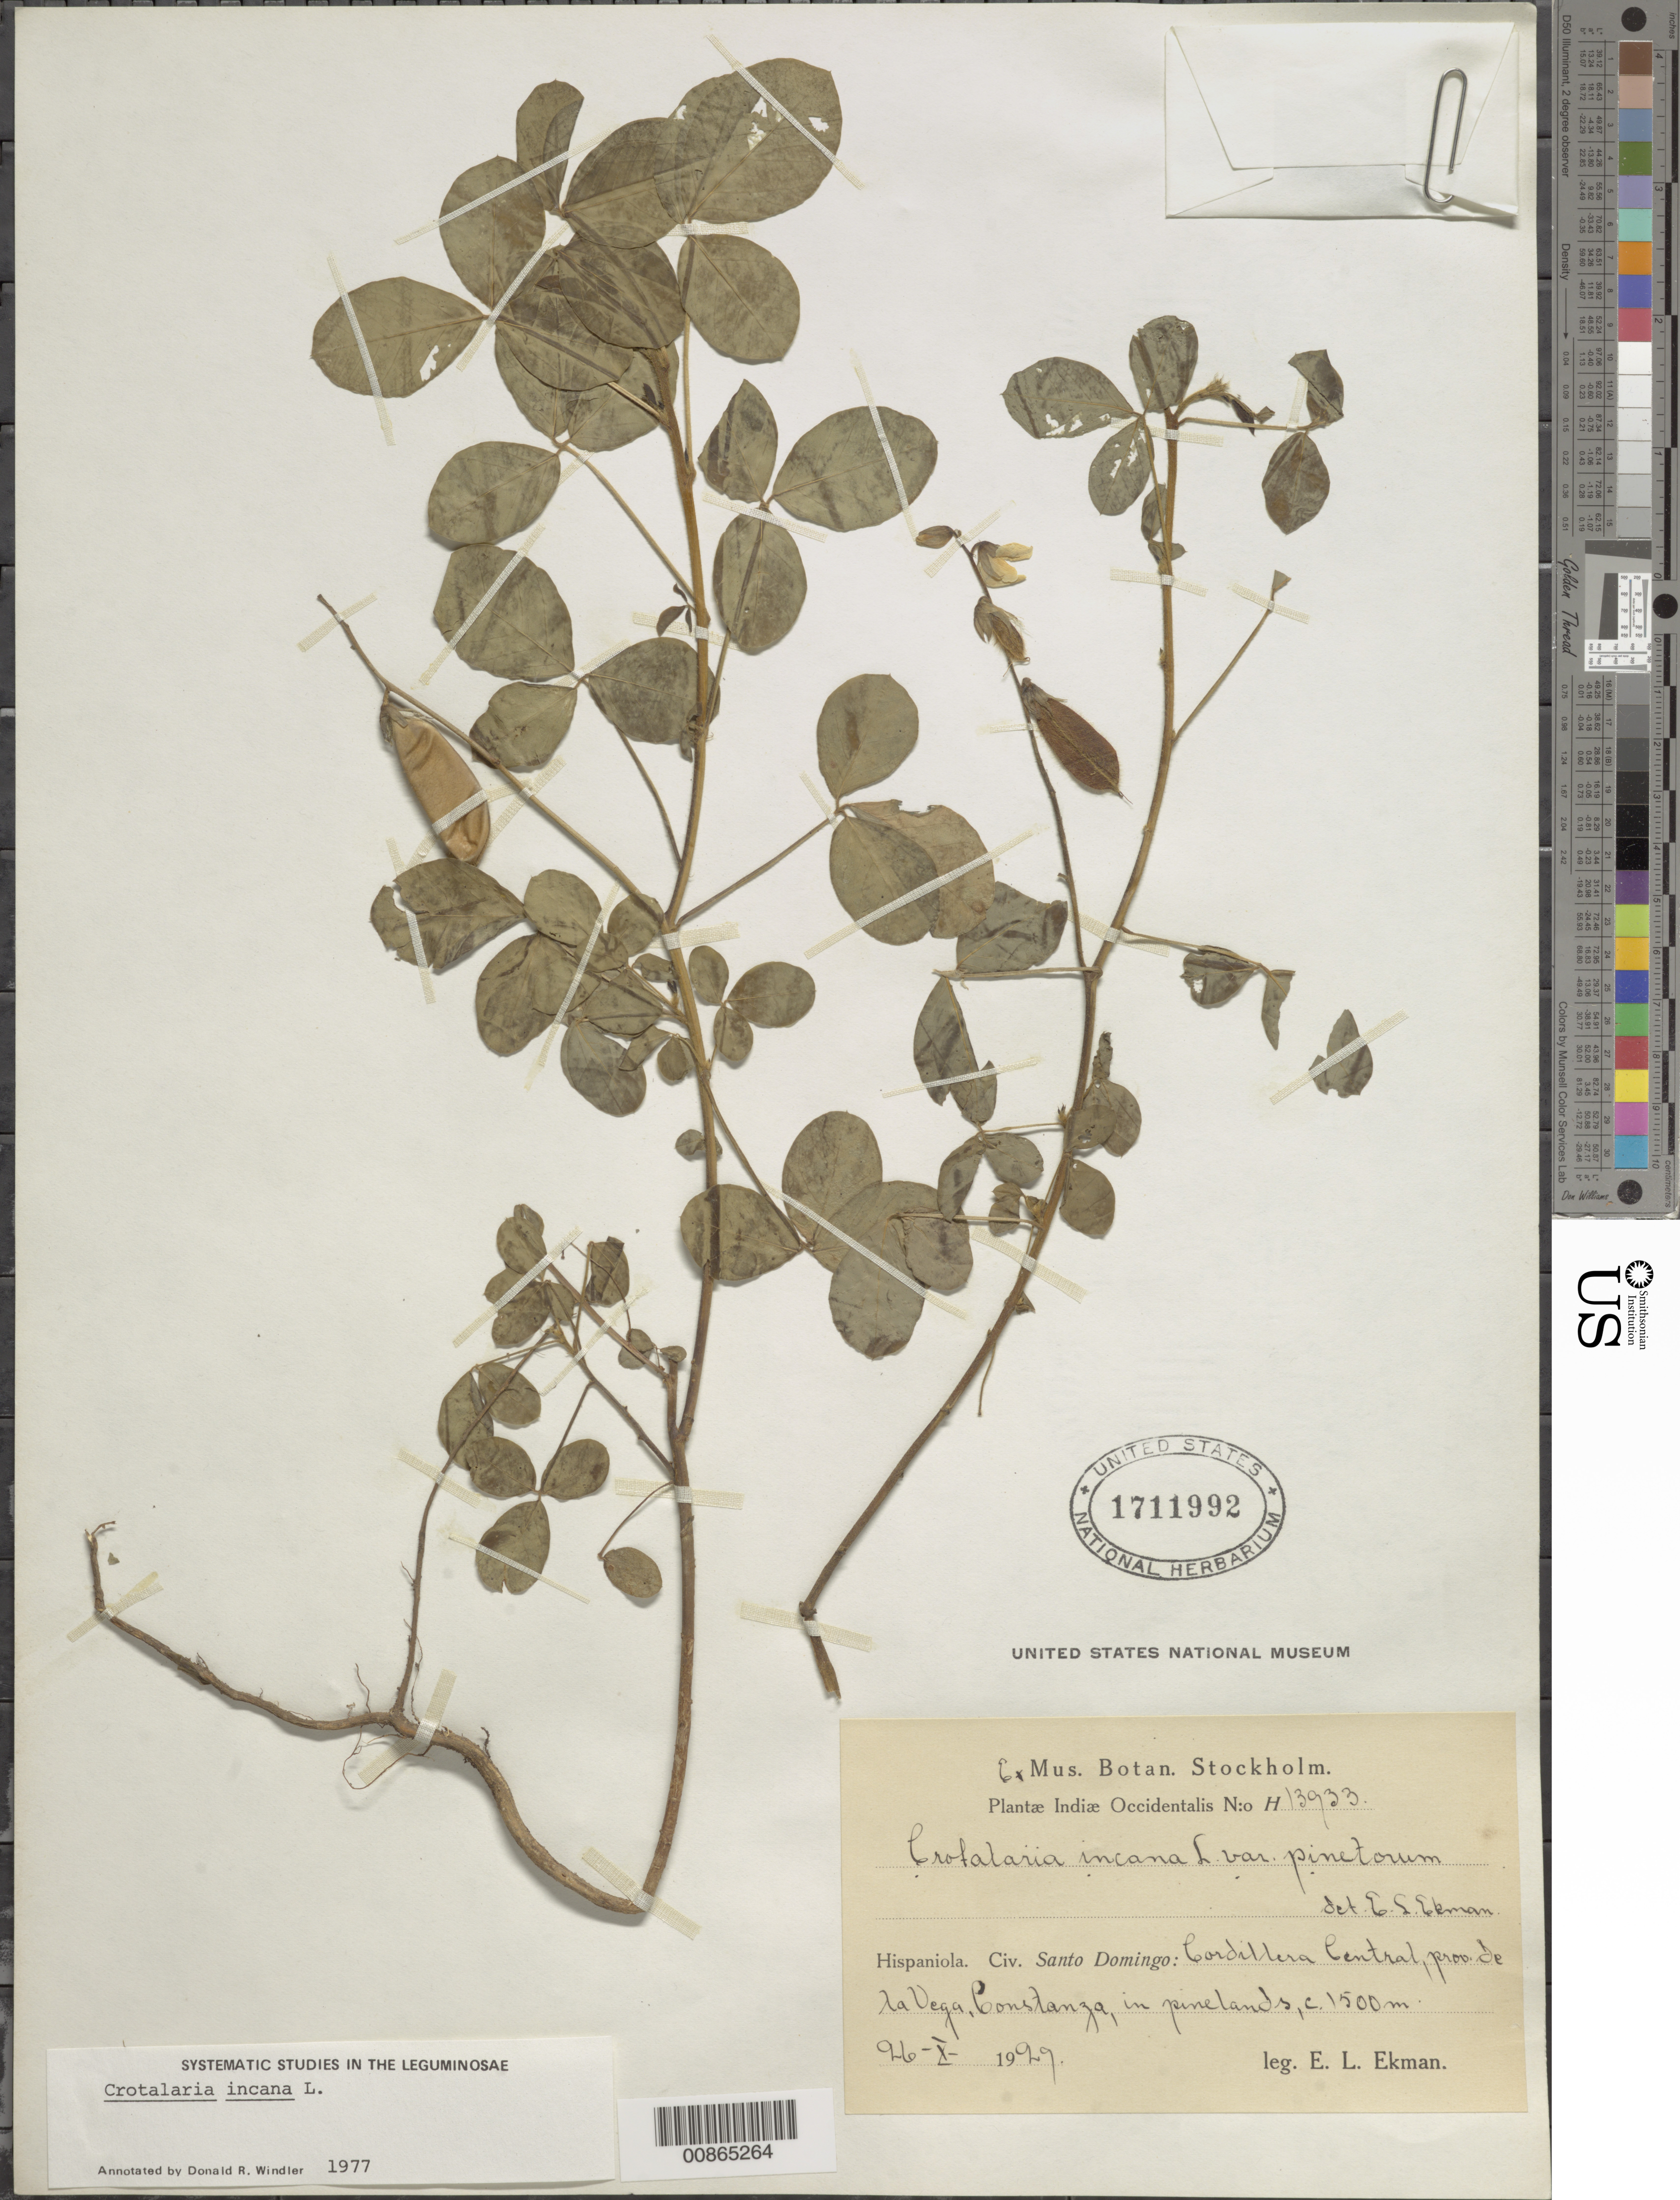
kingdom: Plantae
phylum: Tracheophyta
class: Magnoliopsida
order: Fabales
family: Fabaceae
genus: Crotalaria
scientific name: Crotalaria incana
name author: L.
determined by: Windler, D. R.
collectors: E. L. Ekman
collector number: H 13933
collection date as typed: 26 Oct 1929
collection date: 1929-10-26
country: Dominican Republic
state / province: La Vega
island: Hispaniola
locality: Cordillera Central, Constanza.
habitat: In pinelands.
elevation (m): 1500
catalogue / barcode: US 1711992